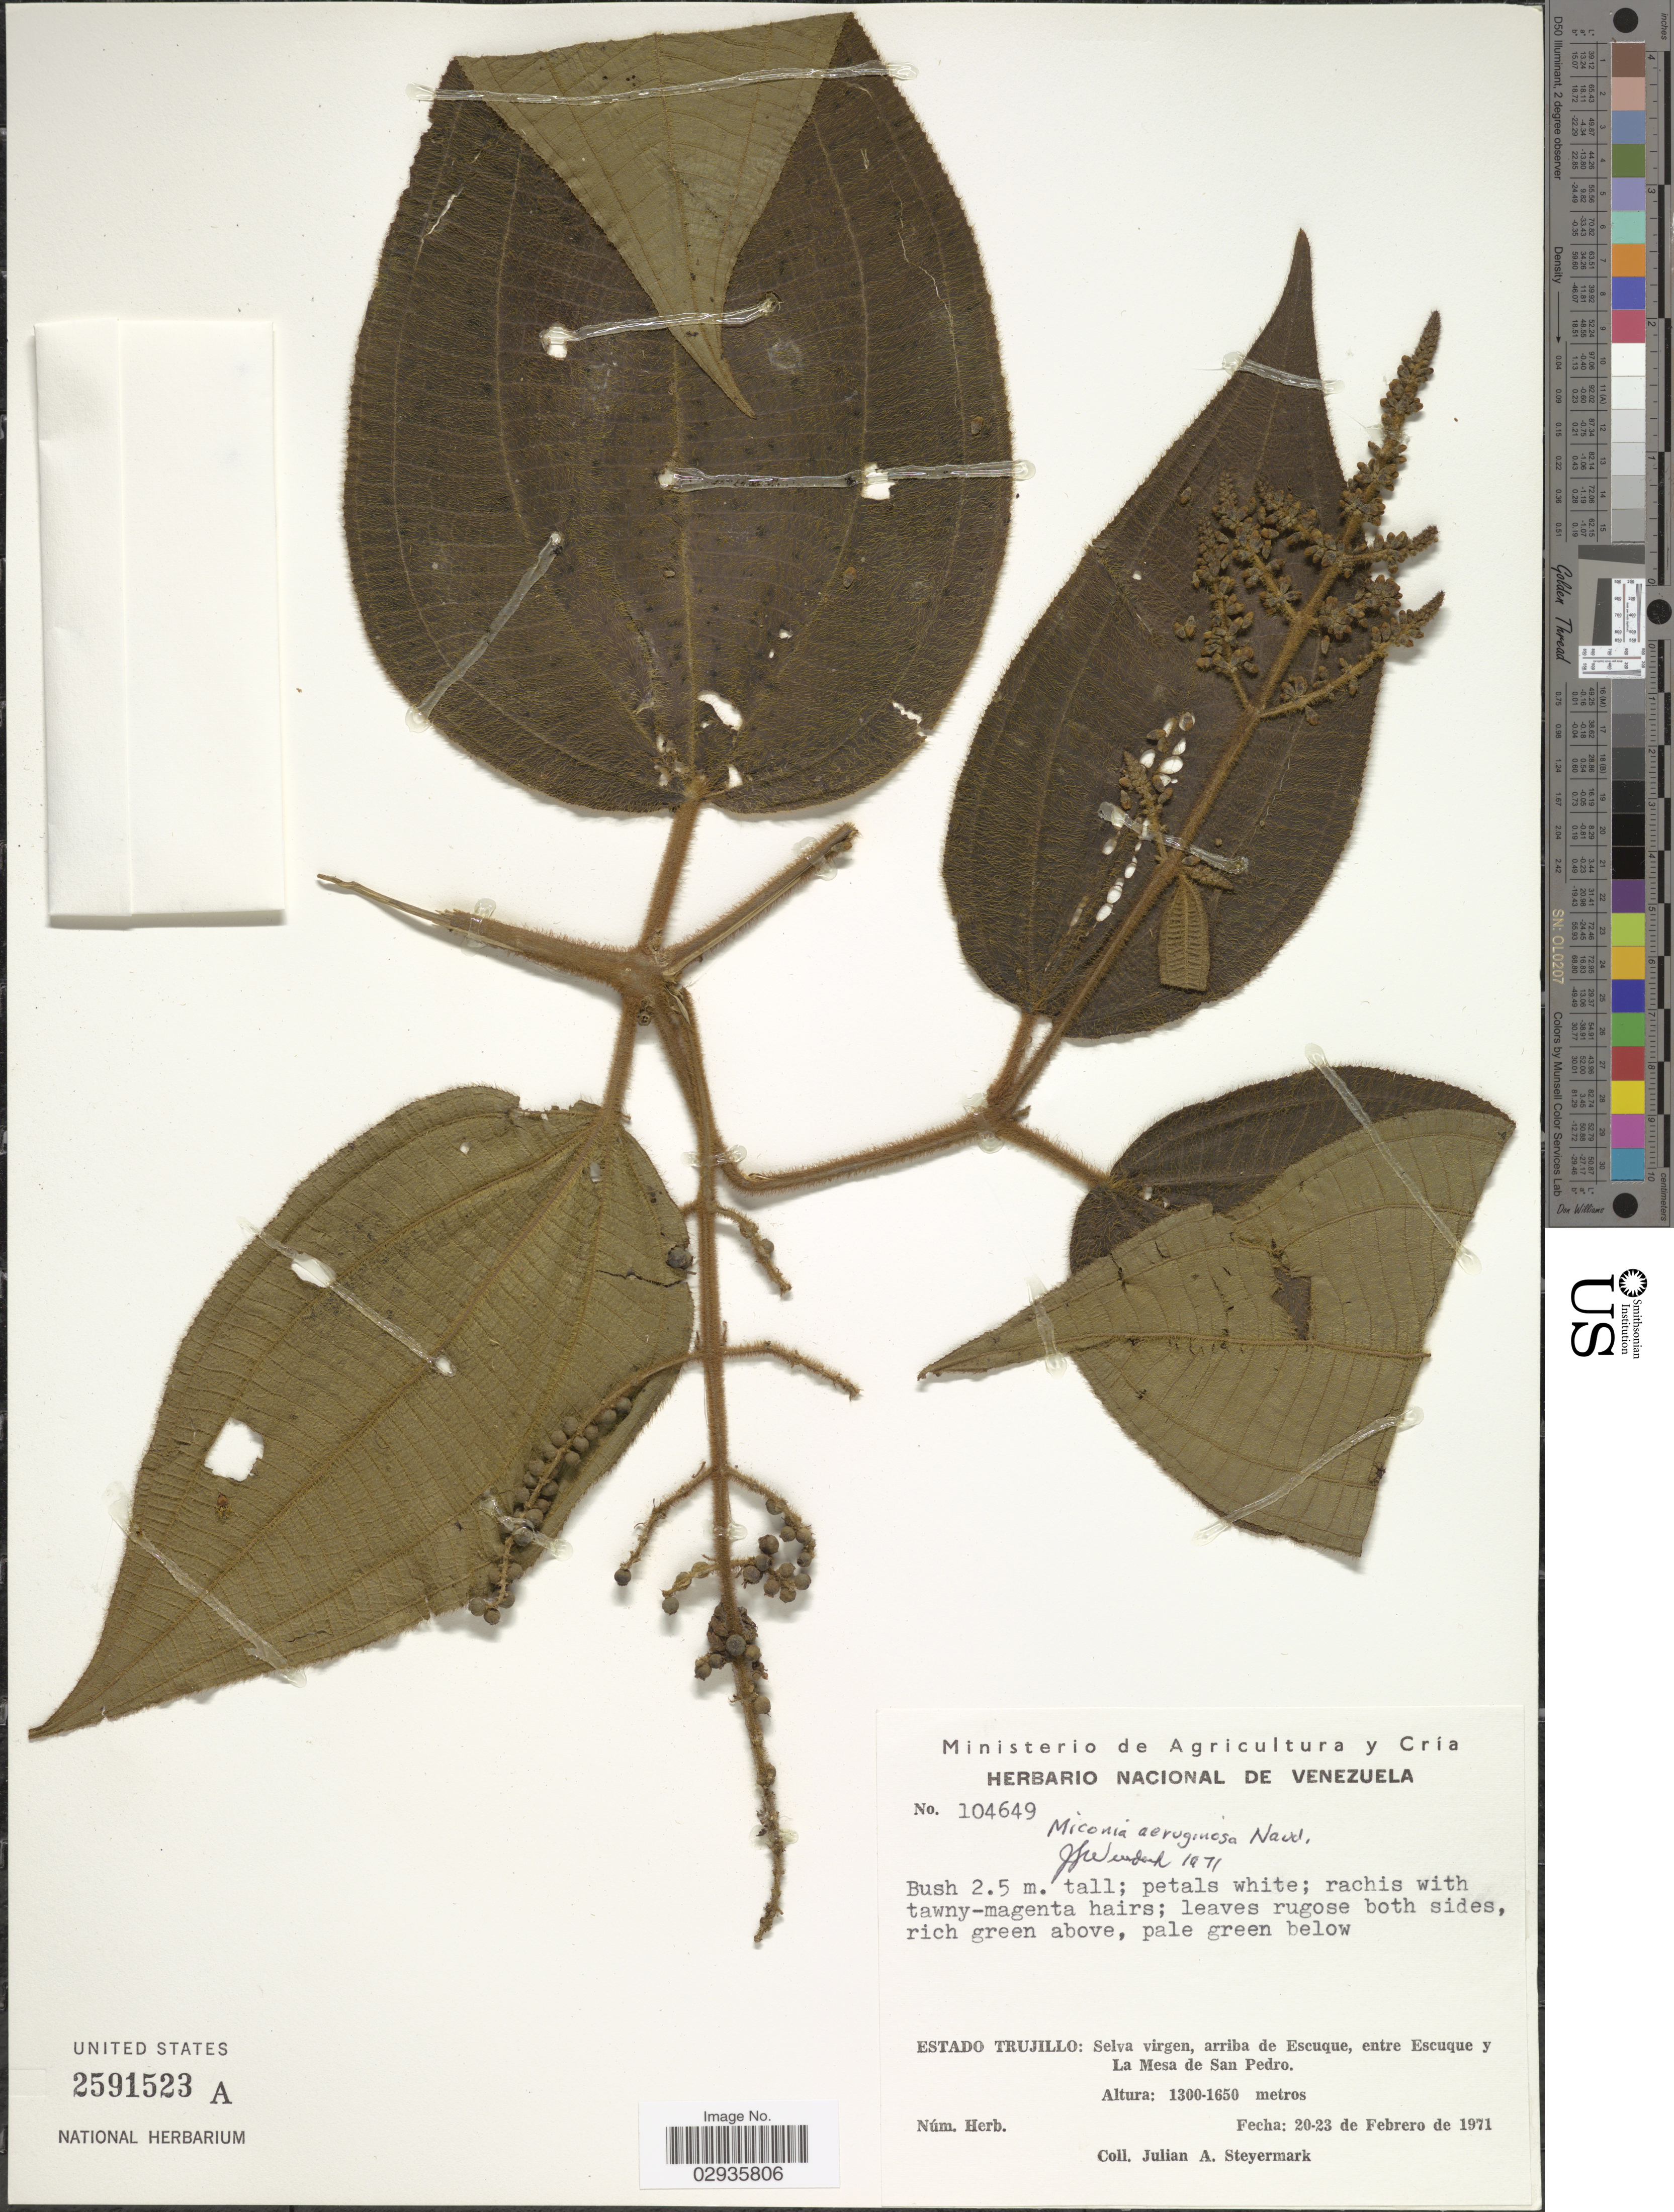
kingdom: Plantae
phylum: Tracheophyta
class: Magnoliopsida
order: Myrtales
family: Melastomataceae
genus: Miconia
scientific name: Miconia aeruginosa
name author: Naudin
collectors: J. Steyermark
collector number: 104649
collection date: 1971-02-20/1971-02-23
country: Venezuela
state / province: Trujillo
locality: Selva virgen, arriba de Escuque, entre Escuque y La Mesa de San Pedro.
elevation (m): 1300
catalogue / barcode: US 2591523A